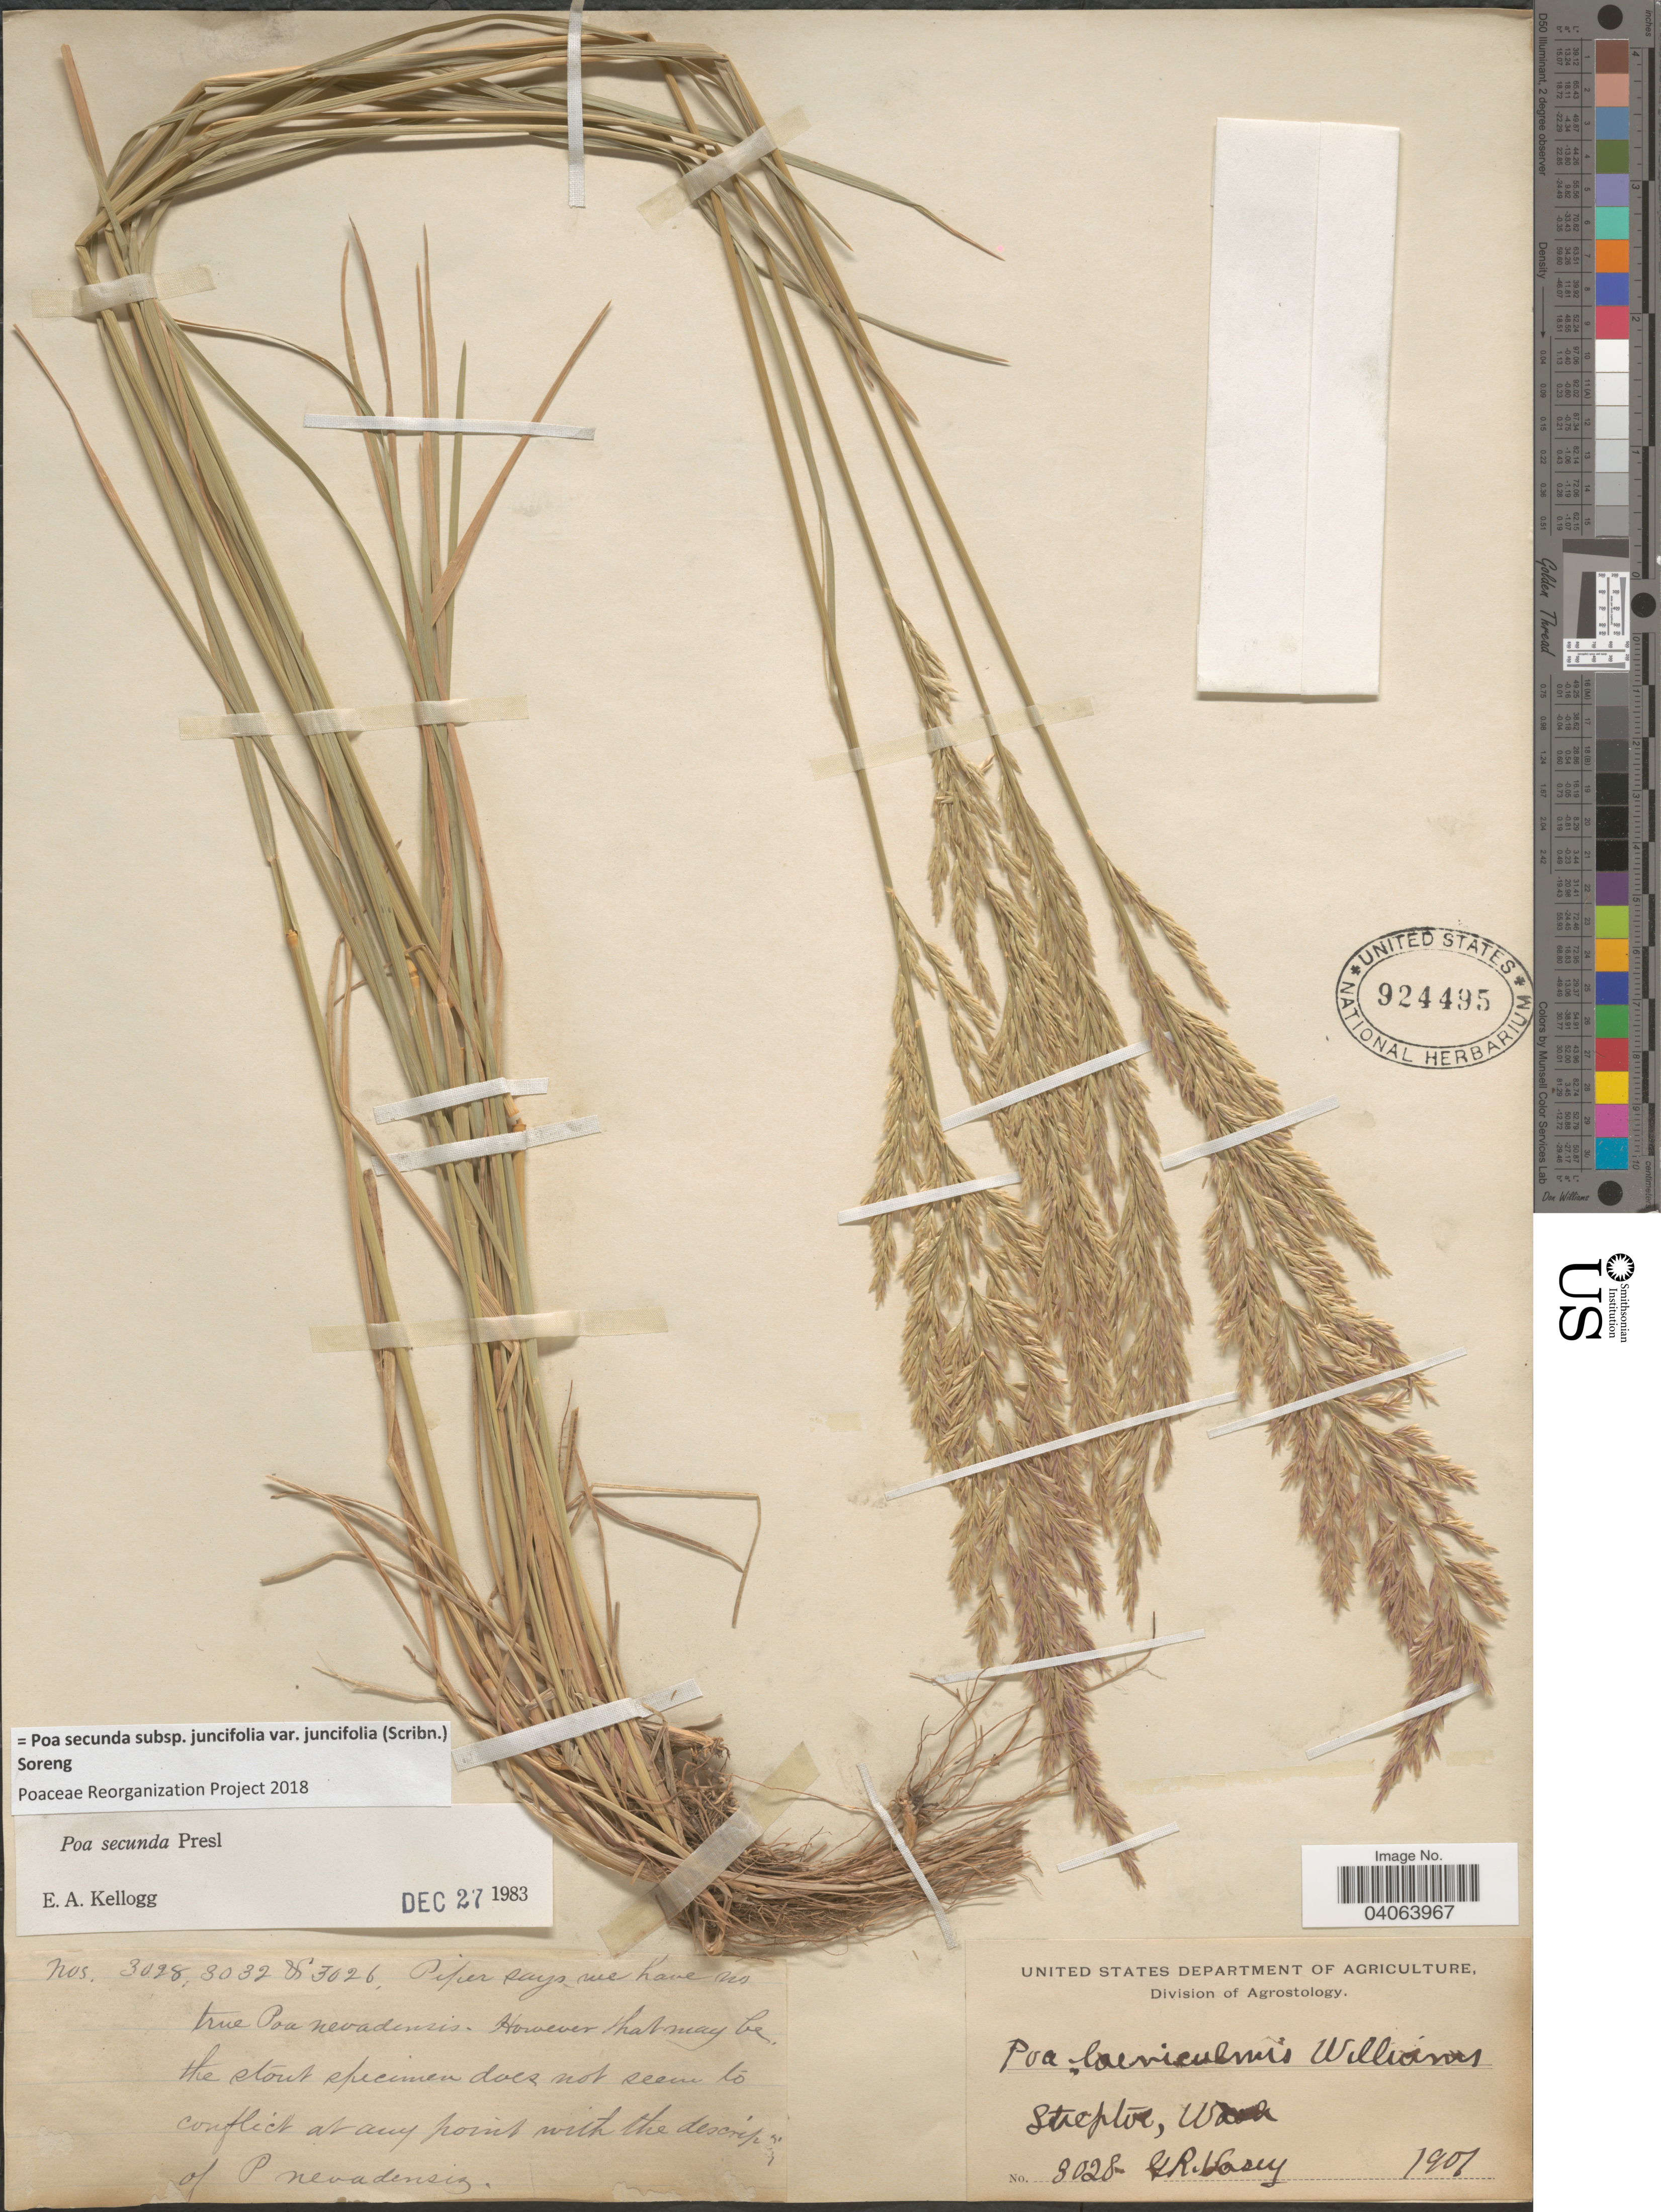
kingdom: Plantae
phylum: Tracheophyta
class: Liliopsida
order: Poales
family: Poaceae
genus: Poa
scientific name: Poa secunda subsp. juncifolia var. juncifolia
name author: (Scribn.) Soreng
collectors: G. R. Vasey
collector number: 3028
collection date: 1901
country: United States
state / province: Washington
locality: Steptoe.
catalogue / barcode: US 924495